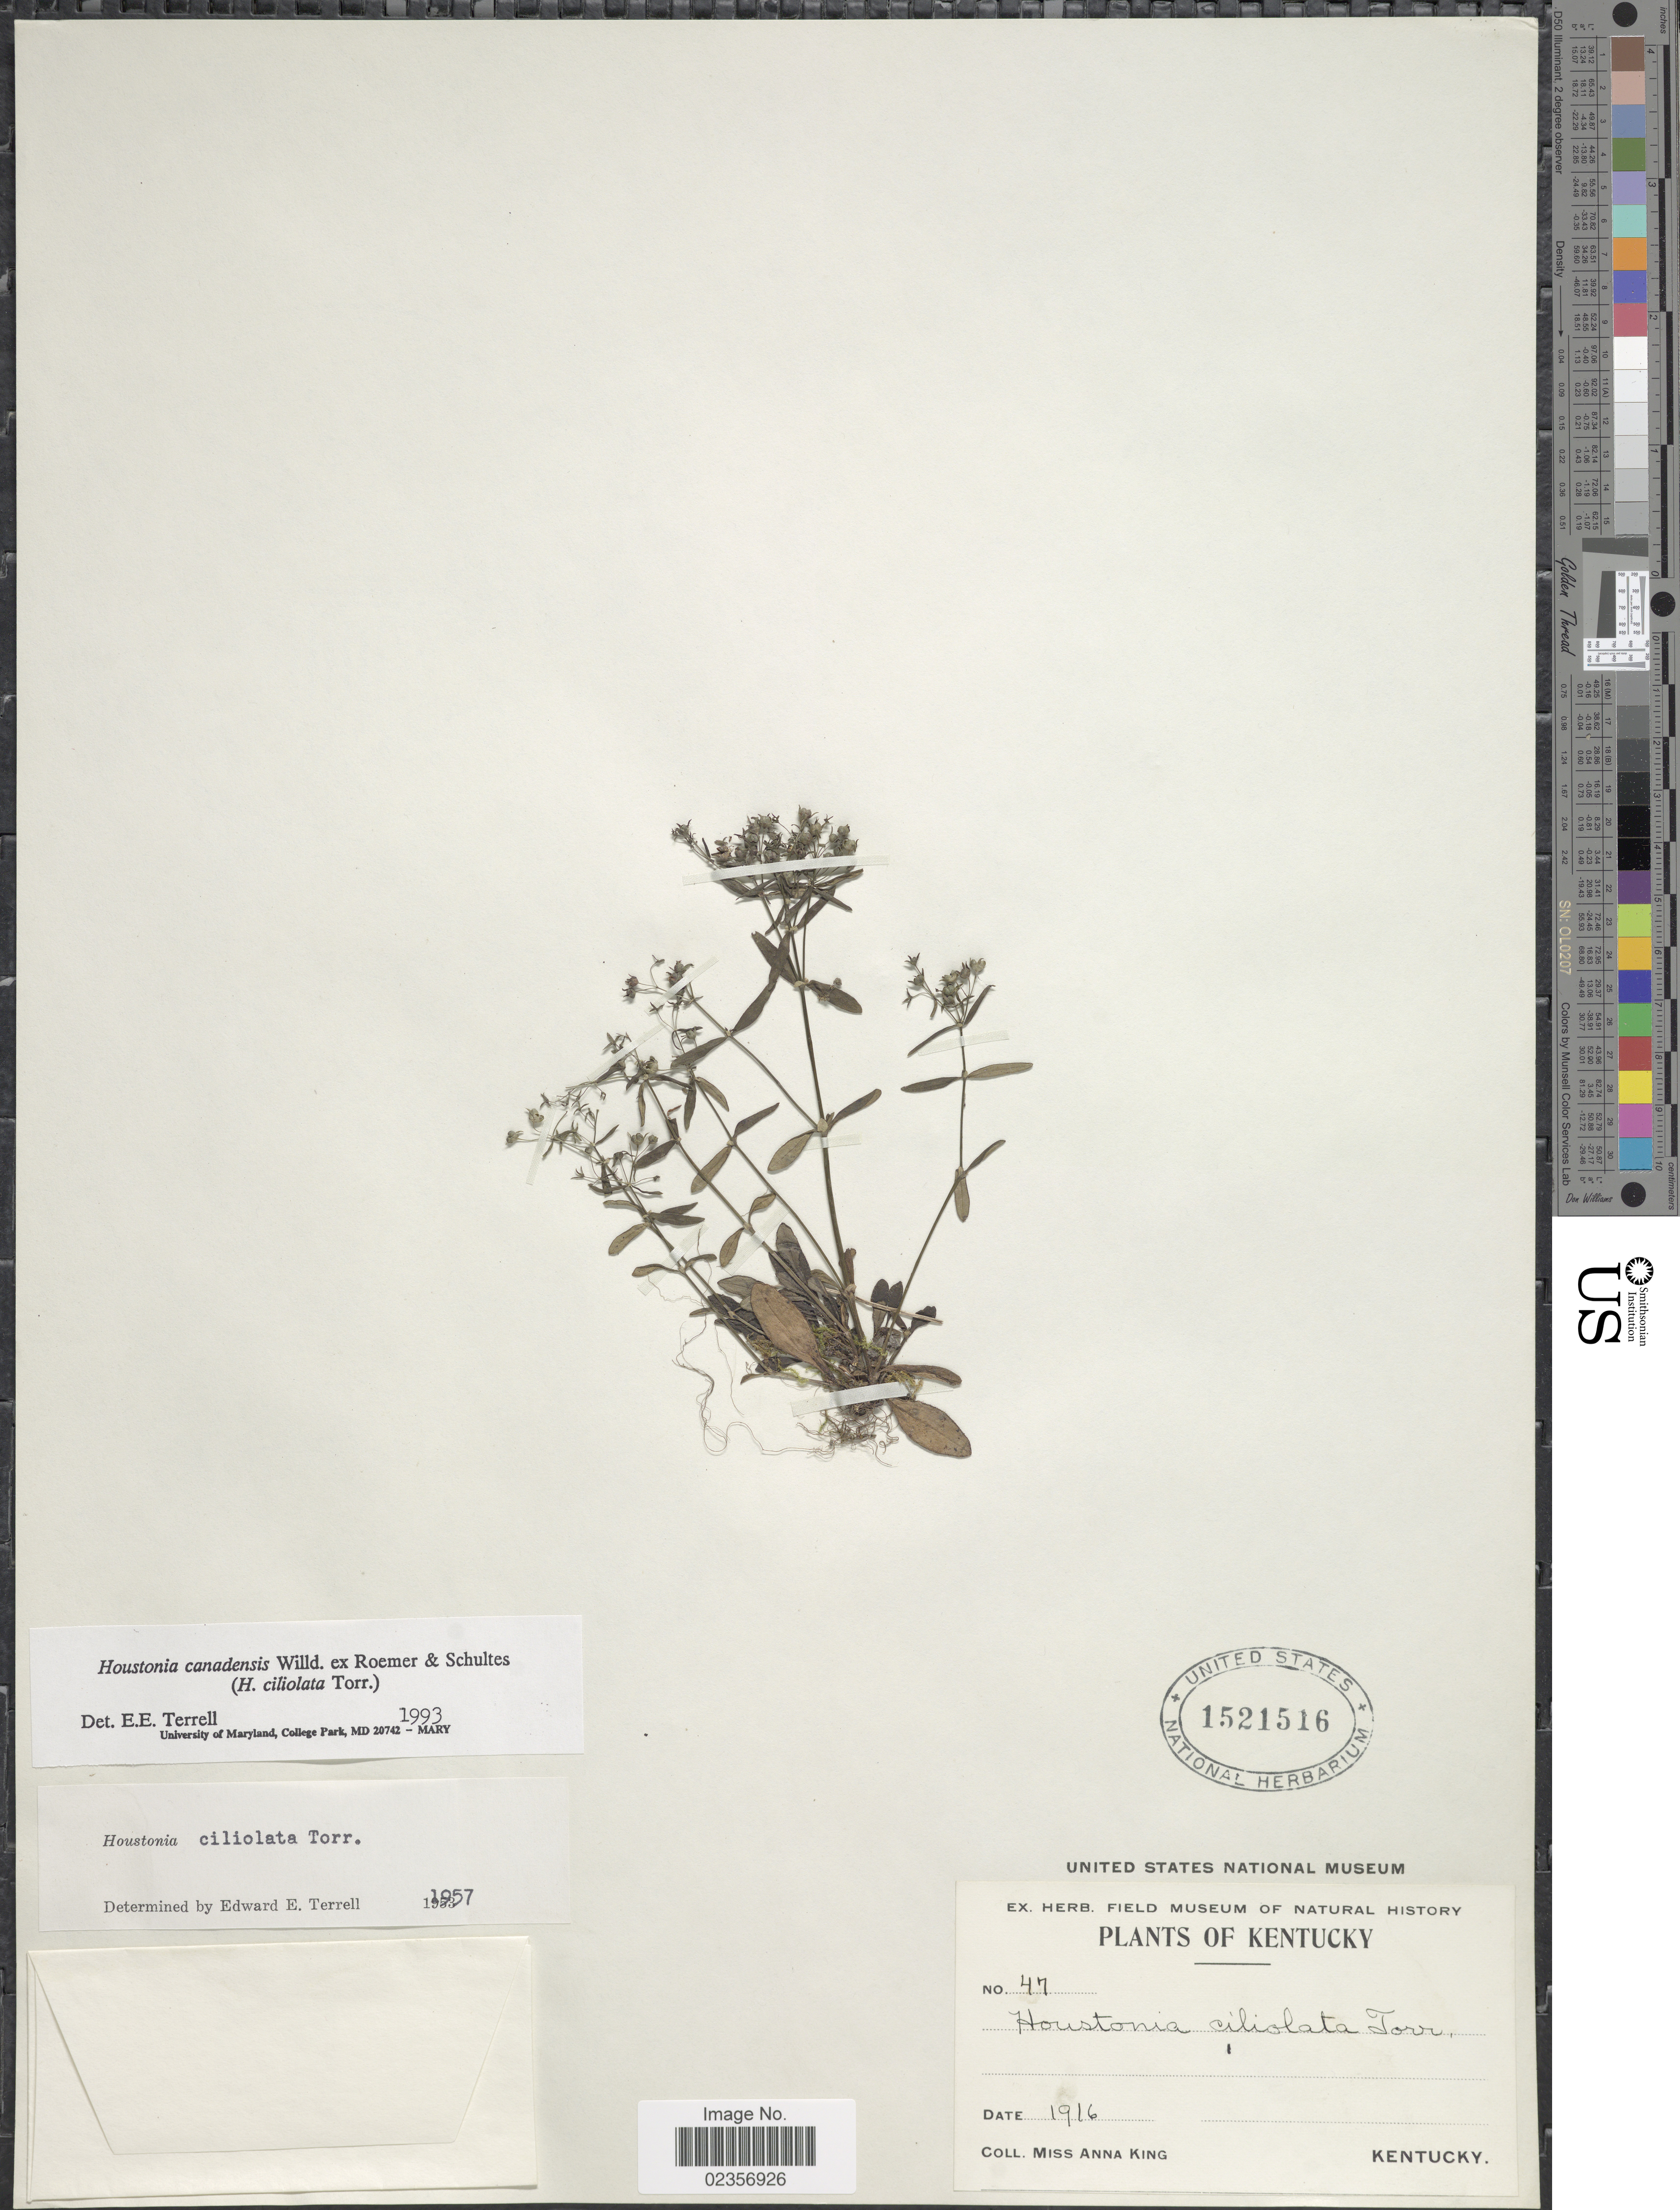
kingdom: Plantae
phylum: Tracheophyta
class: Magnoliopsida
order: Gentianales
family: Rubiaceae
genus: Houstonia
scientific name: Houstonia canadensis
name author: Willd.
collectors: A. King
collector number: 47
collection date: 1916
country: United States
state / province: Kentucky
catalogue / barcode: US 1521516